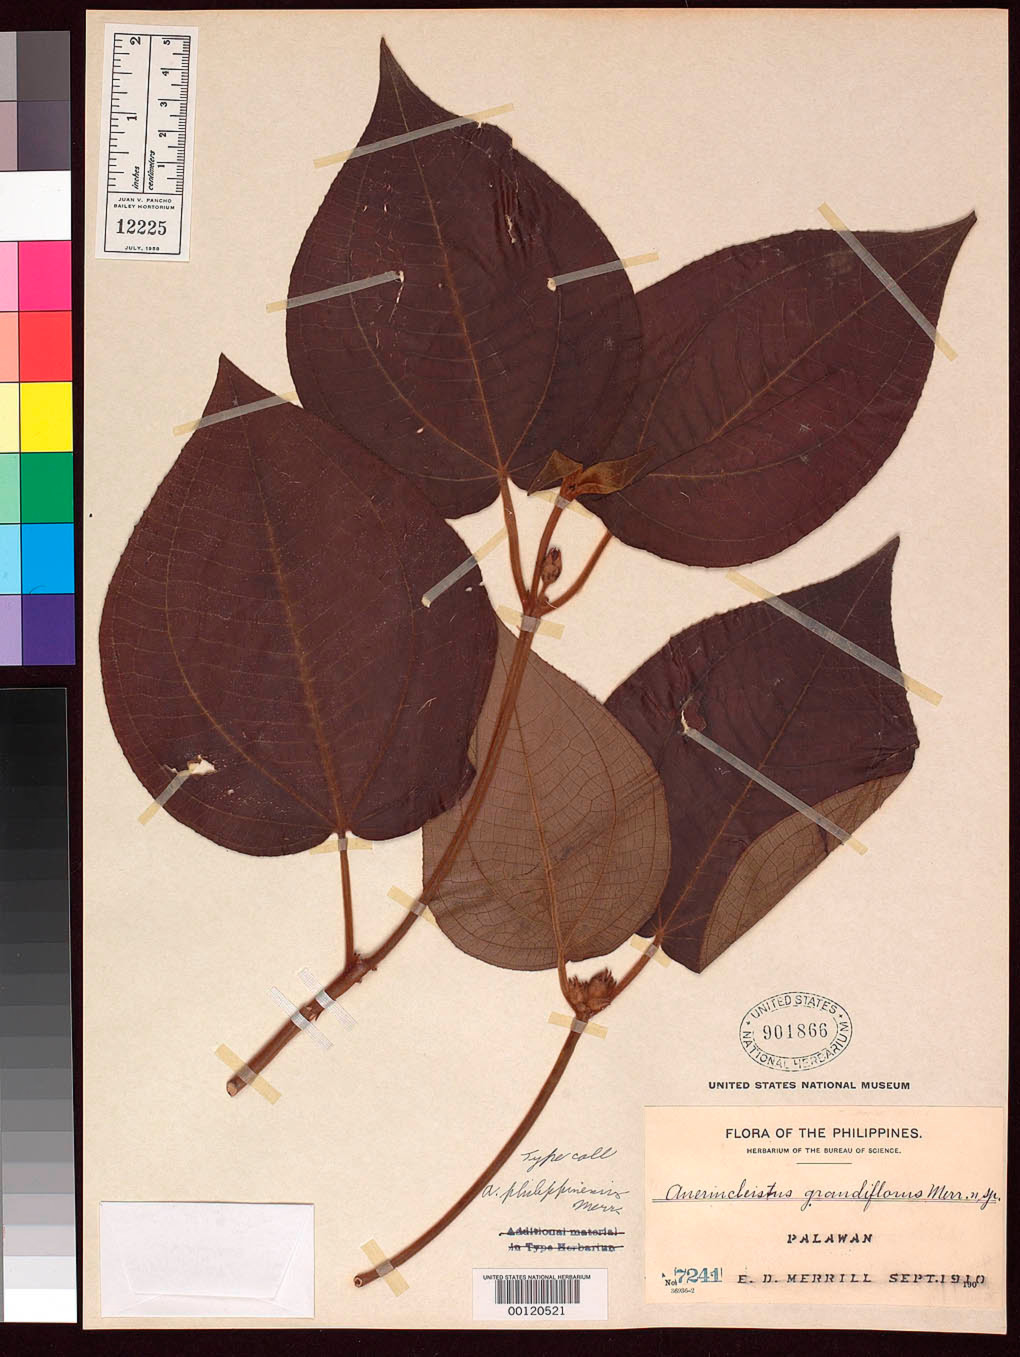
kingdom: Plantae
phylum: Tracheophyta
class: Magnoliopsida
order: Myrtales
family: Melastomataceae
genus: Anerincleistus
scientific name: Anerincleistus philippinensis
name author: Merr.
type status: Isosyntype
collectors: E. D. Merrill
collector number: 7241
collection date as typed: Sep 1910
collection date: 1910-09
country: Philippines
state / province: Mimaropa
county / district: Palawan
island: Palawan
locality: Malampaya Bay.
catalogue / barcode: US 901866